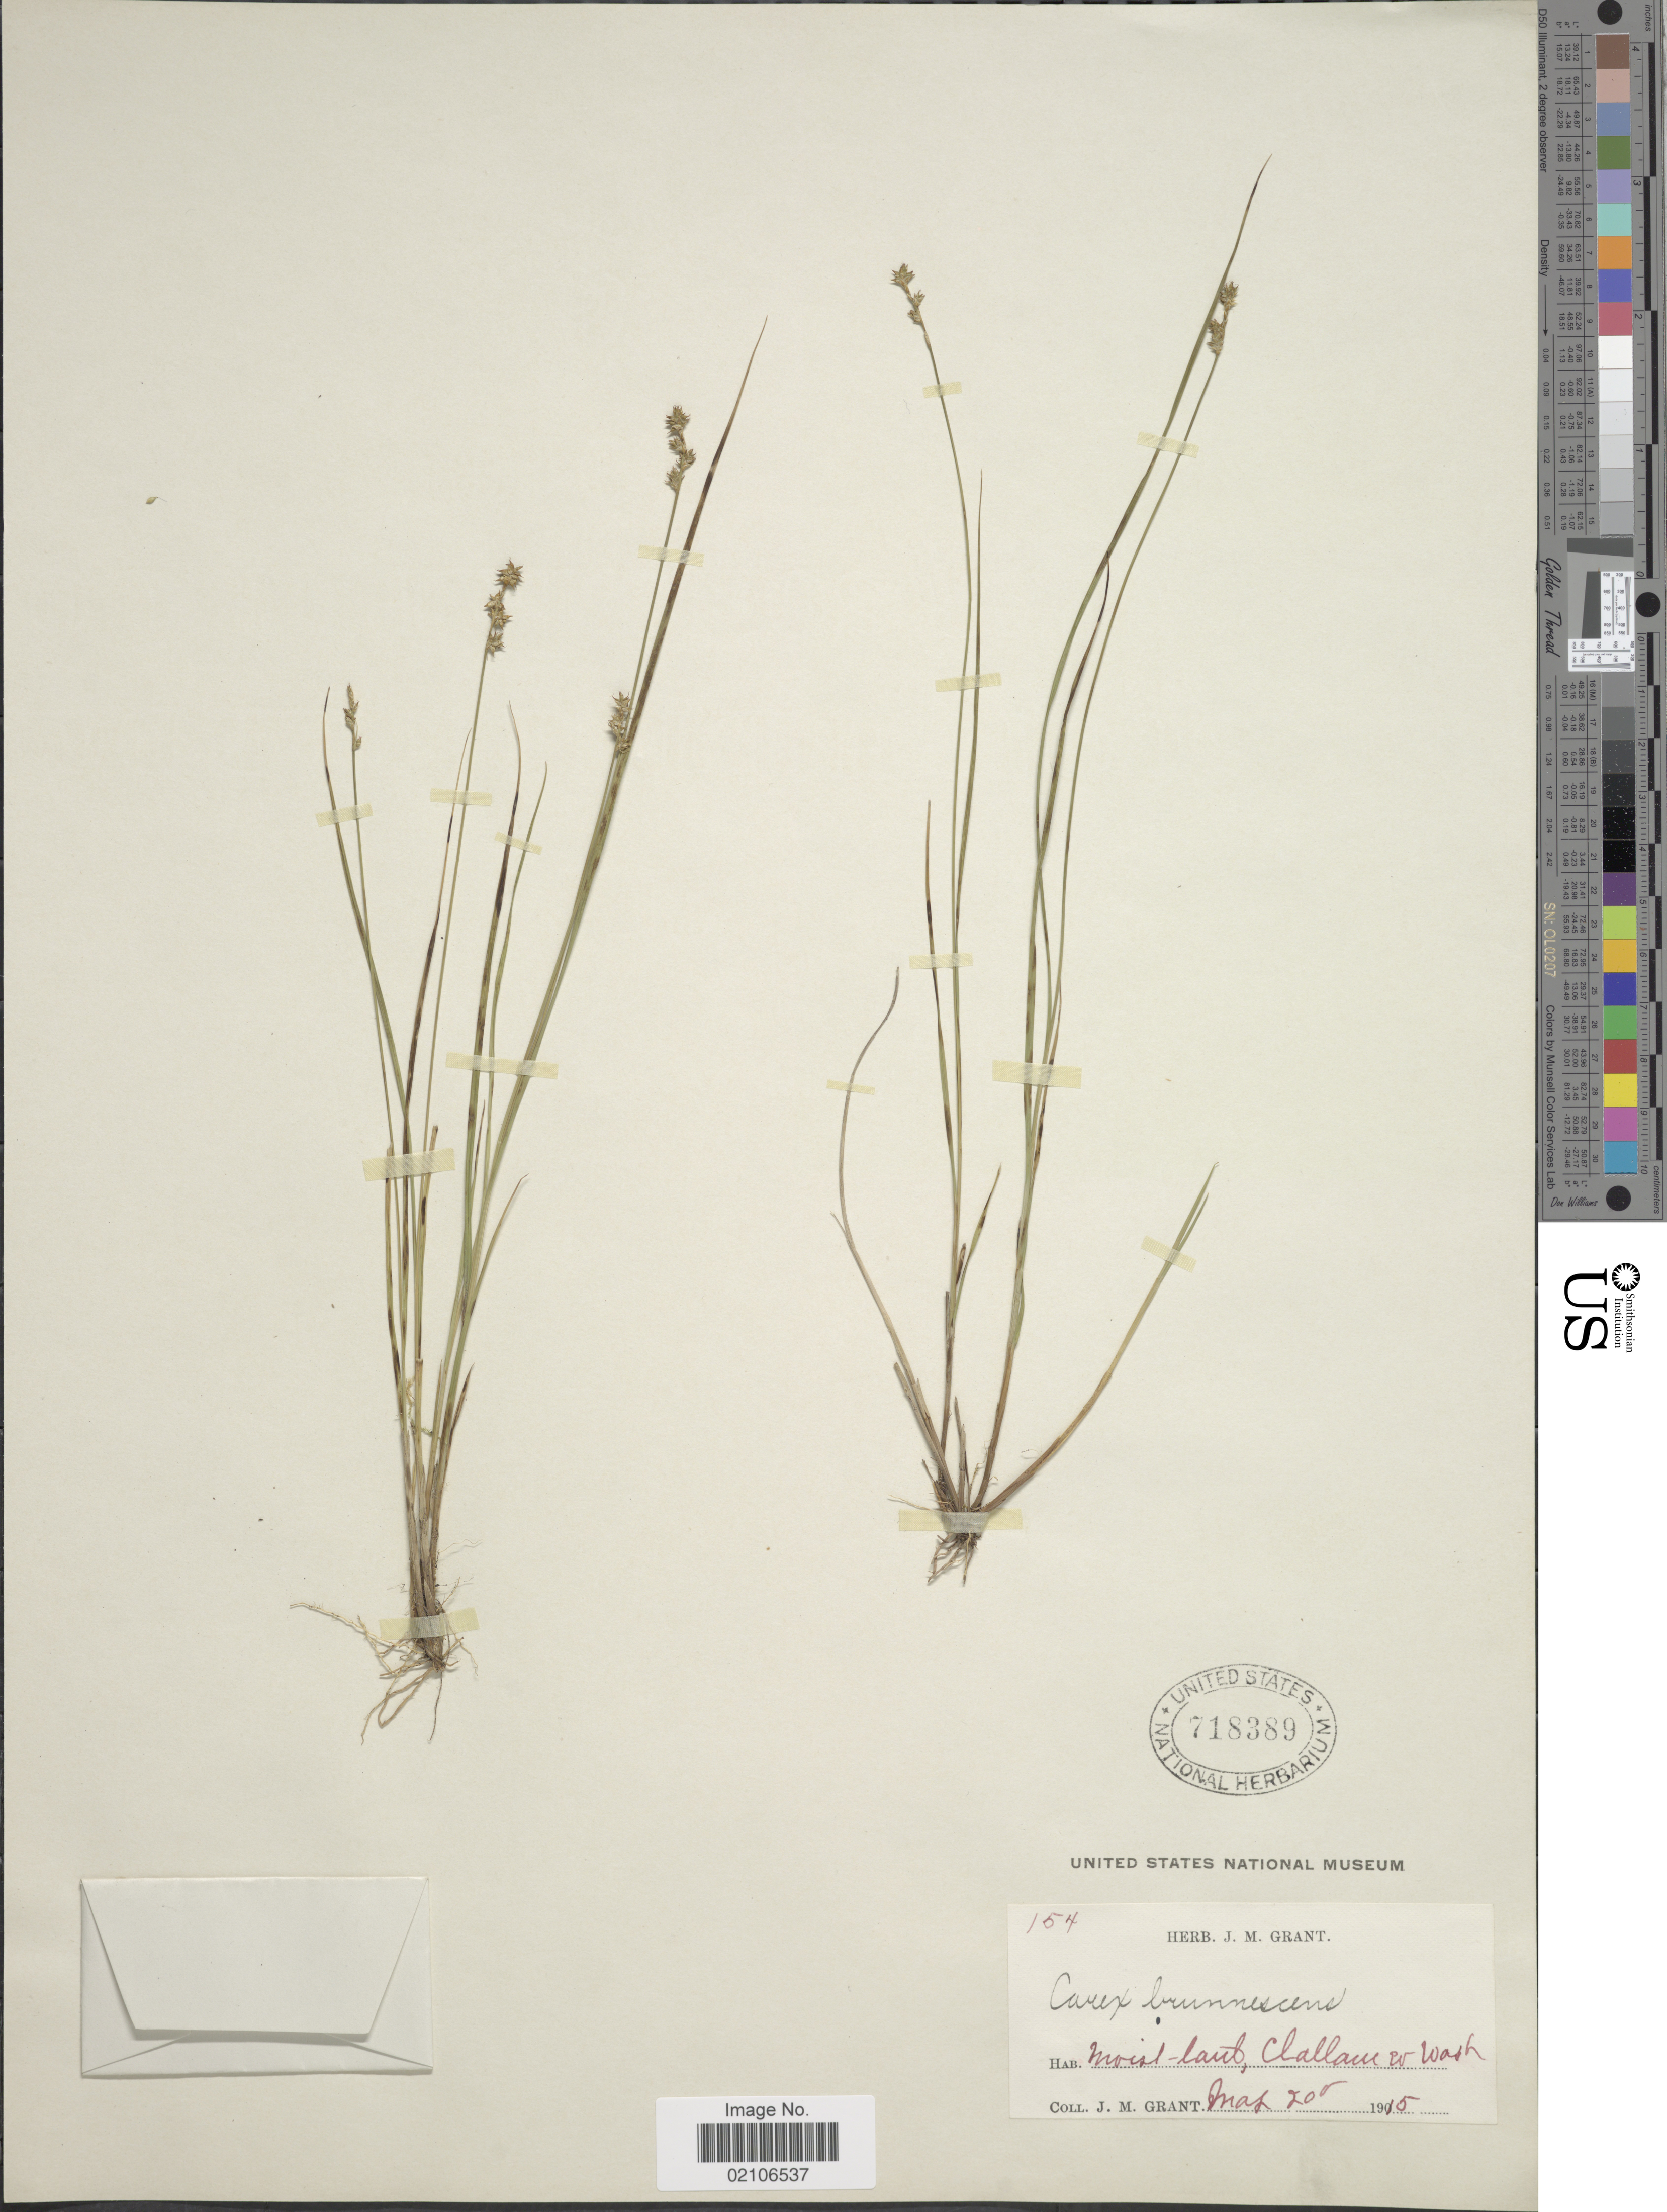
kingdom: Plantae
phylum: Tracheophyta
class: Liliopsida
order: Poales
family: Cyperaceae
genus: Carex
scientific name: Carex brunnescens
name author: (Pers.) Poir.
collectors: M. Grant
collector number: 154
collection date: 1915-03-20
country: United States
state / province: Washington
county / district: Clallam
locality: Clallam Co. Wash.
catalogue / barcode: US 718389